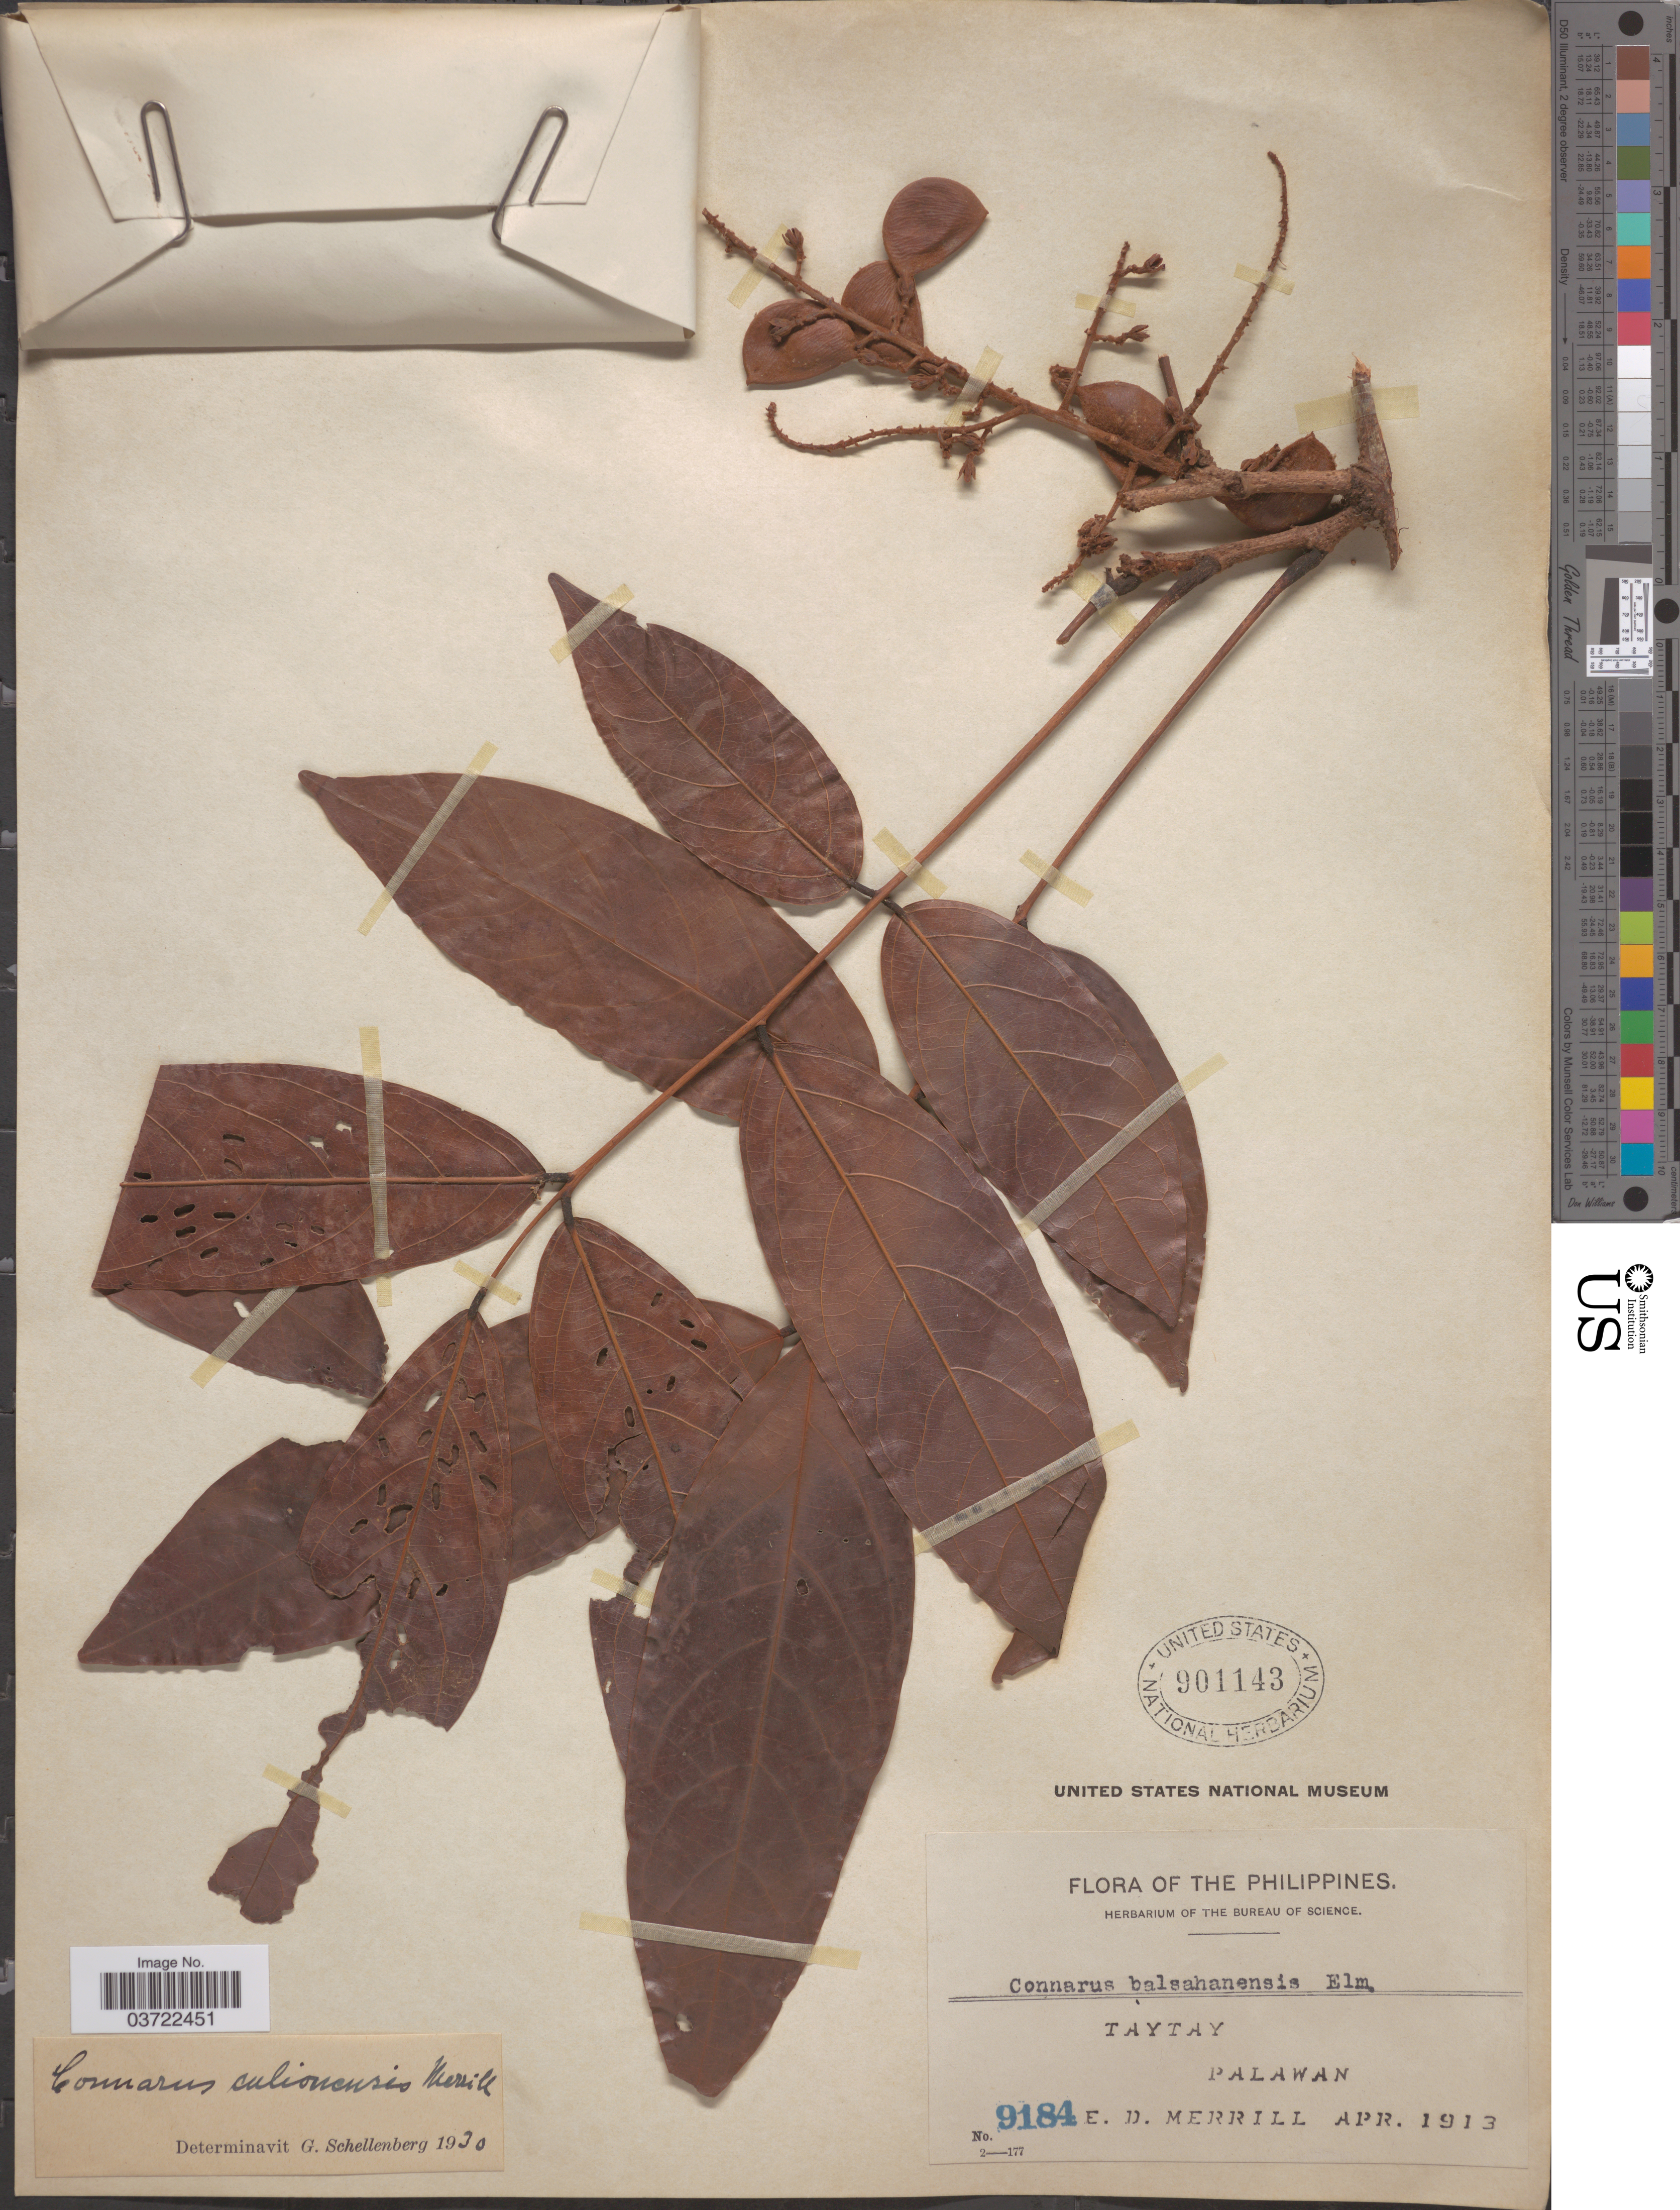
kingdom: Plantae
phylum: Tracheophyta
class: Magnoliopsida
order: Oxalidales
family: Connaraceae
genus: Connarus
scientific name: Connarus culionensis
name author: Merr.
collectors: E. D. Merrill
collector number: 9184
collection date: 1913-04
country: Philippines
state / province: Mimaropa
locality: Taytay, Palawan.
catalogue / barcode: US 901143